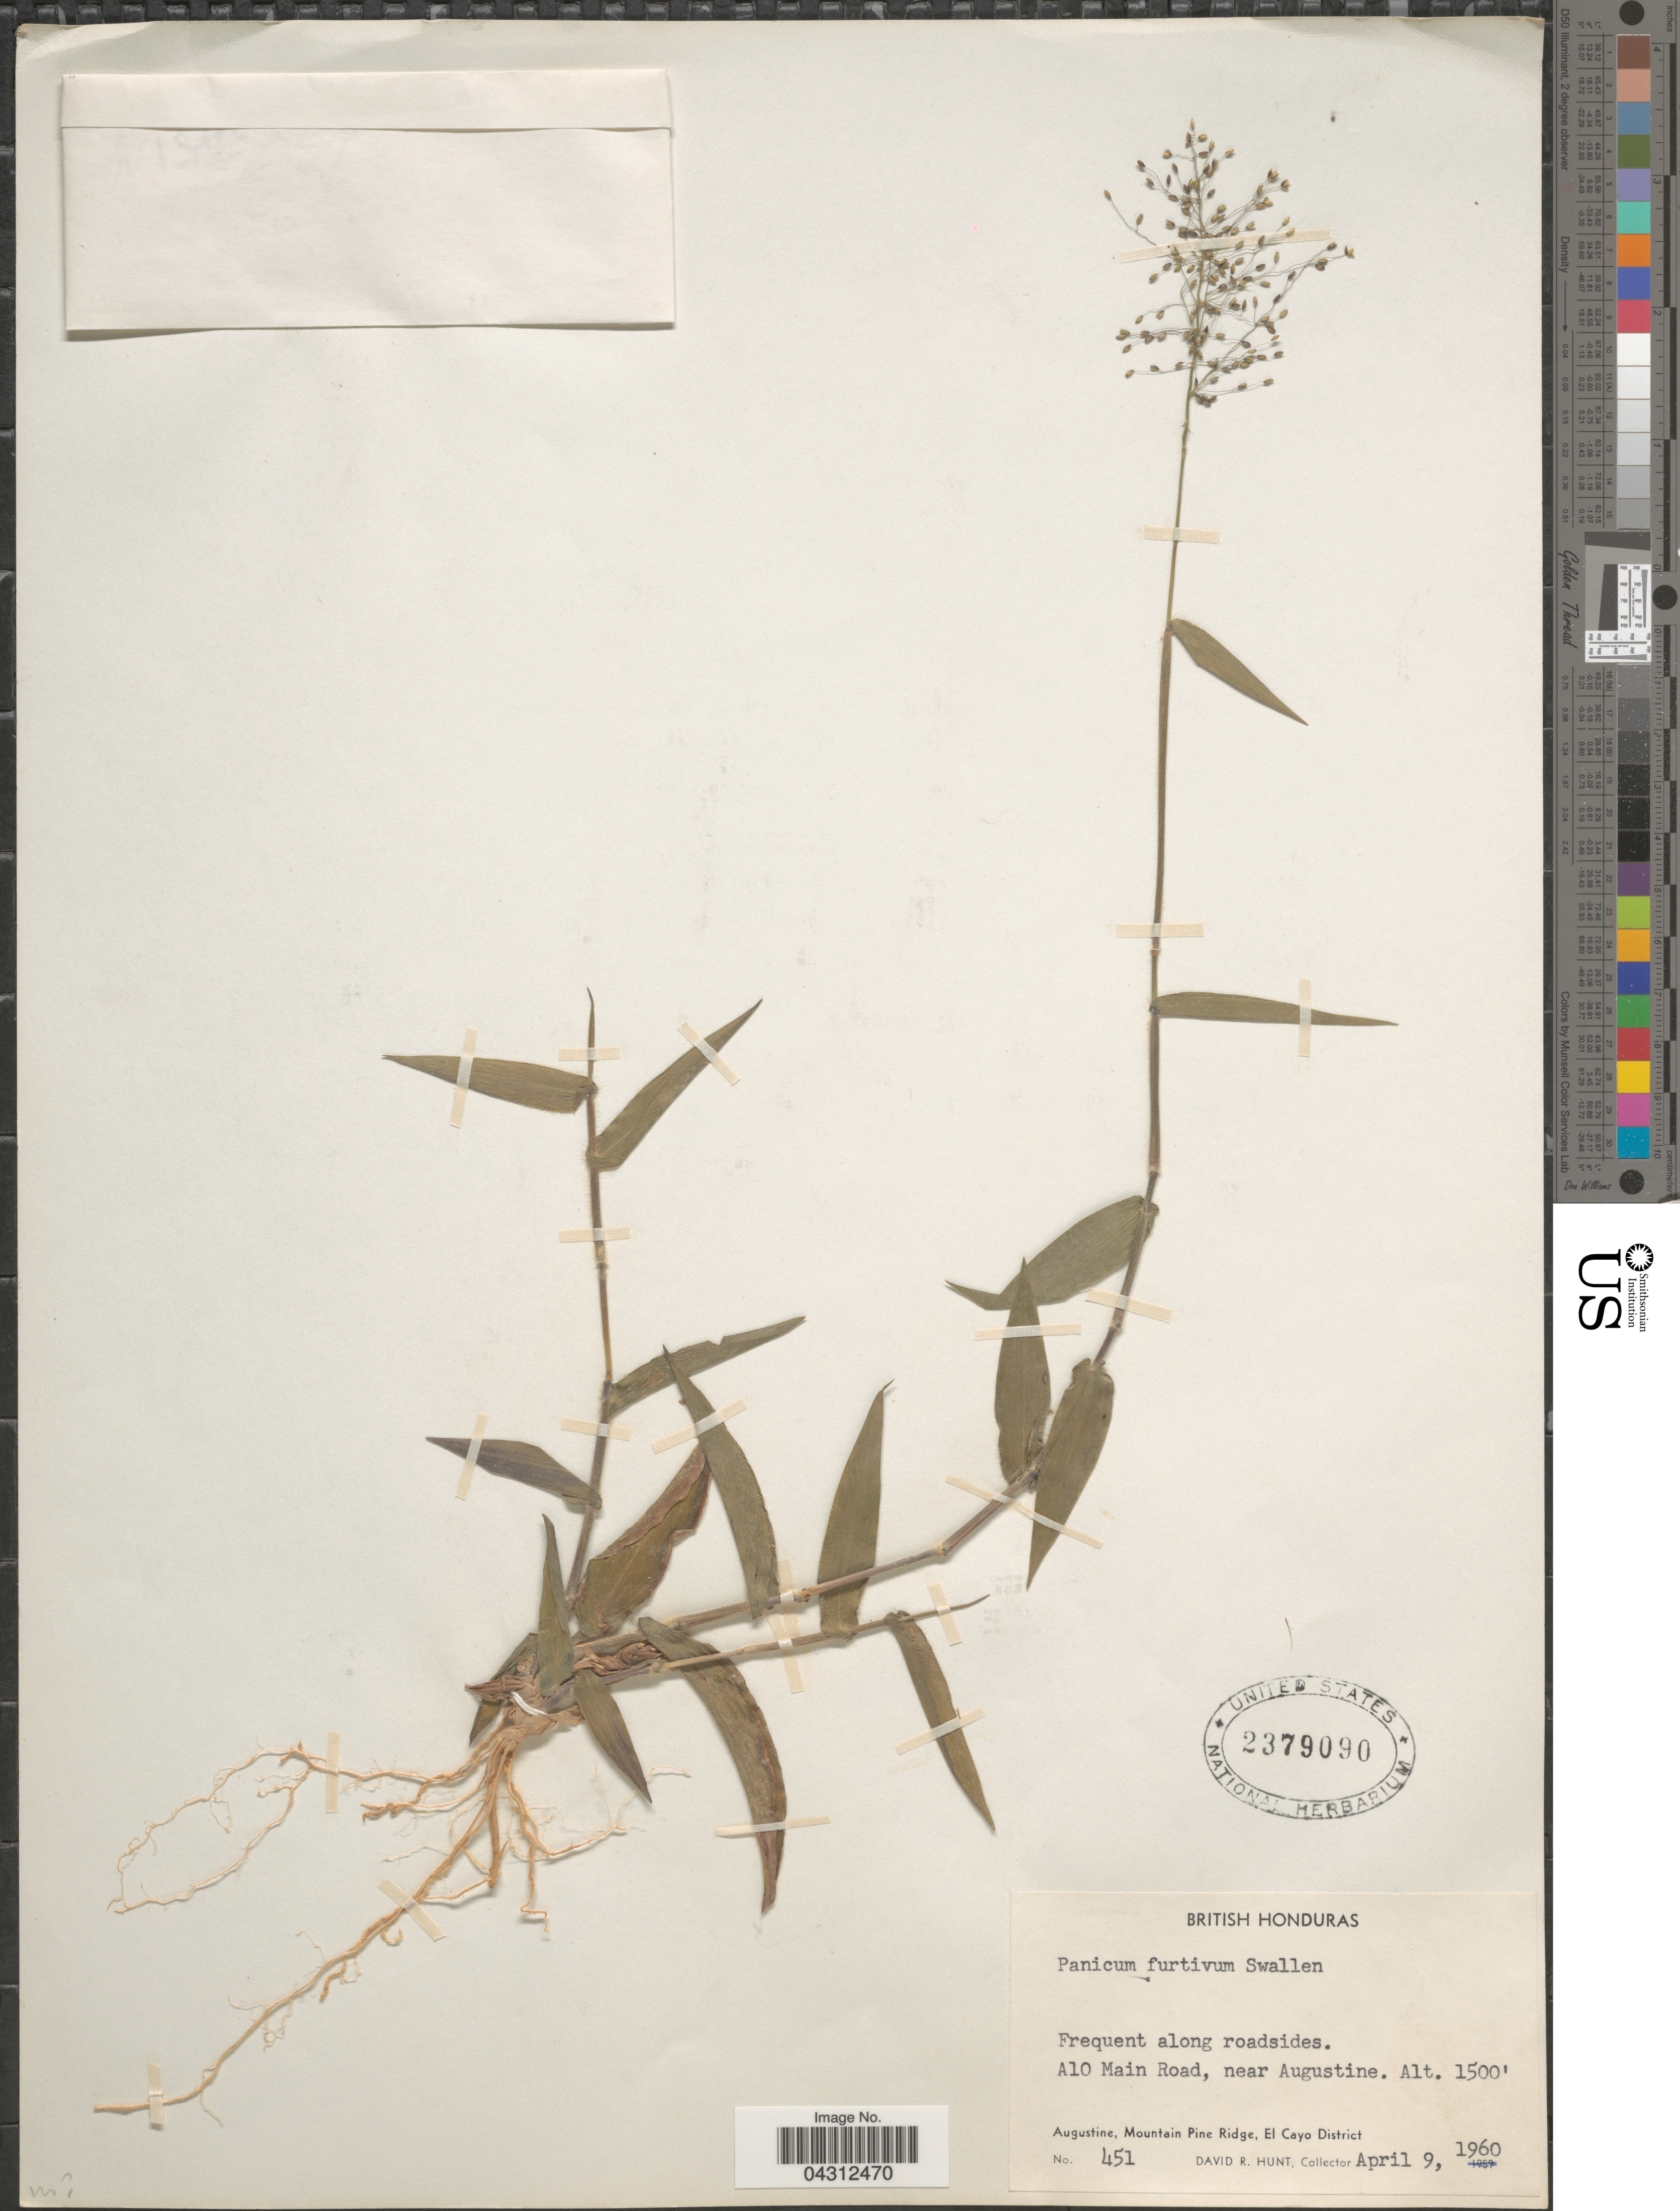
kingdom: Plantae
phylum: Tracheophyta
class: Liliopsida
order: Poales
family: Poaceae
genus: Dichanthelium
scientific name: Dichanthelium viscidellum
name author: (Scribn.) Gould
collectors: D. Hunt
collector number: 451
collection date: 1960-04-09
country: Belize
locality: British Honduras. A10 Main Road, near Augustine. Augustine, Mountain Pine Ridge, El Cayo District.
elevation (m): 457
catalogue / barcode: US 2379090